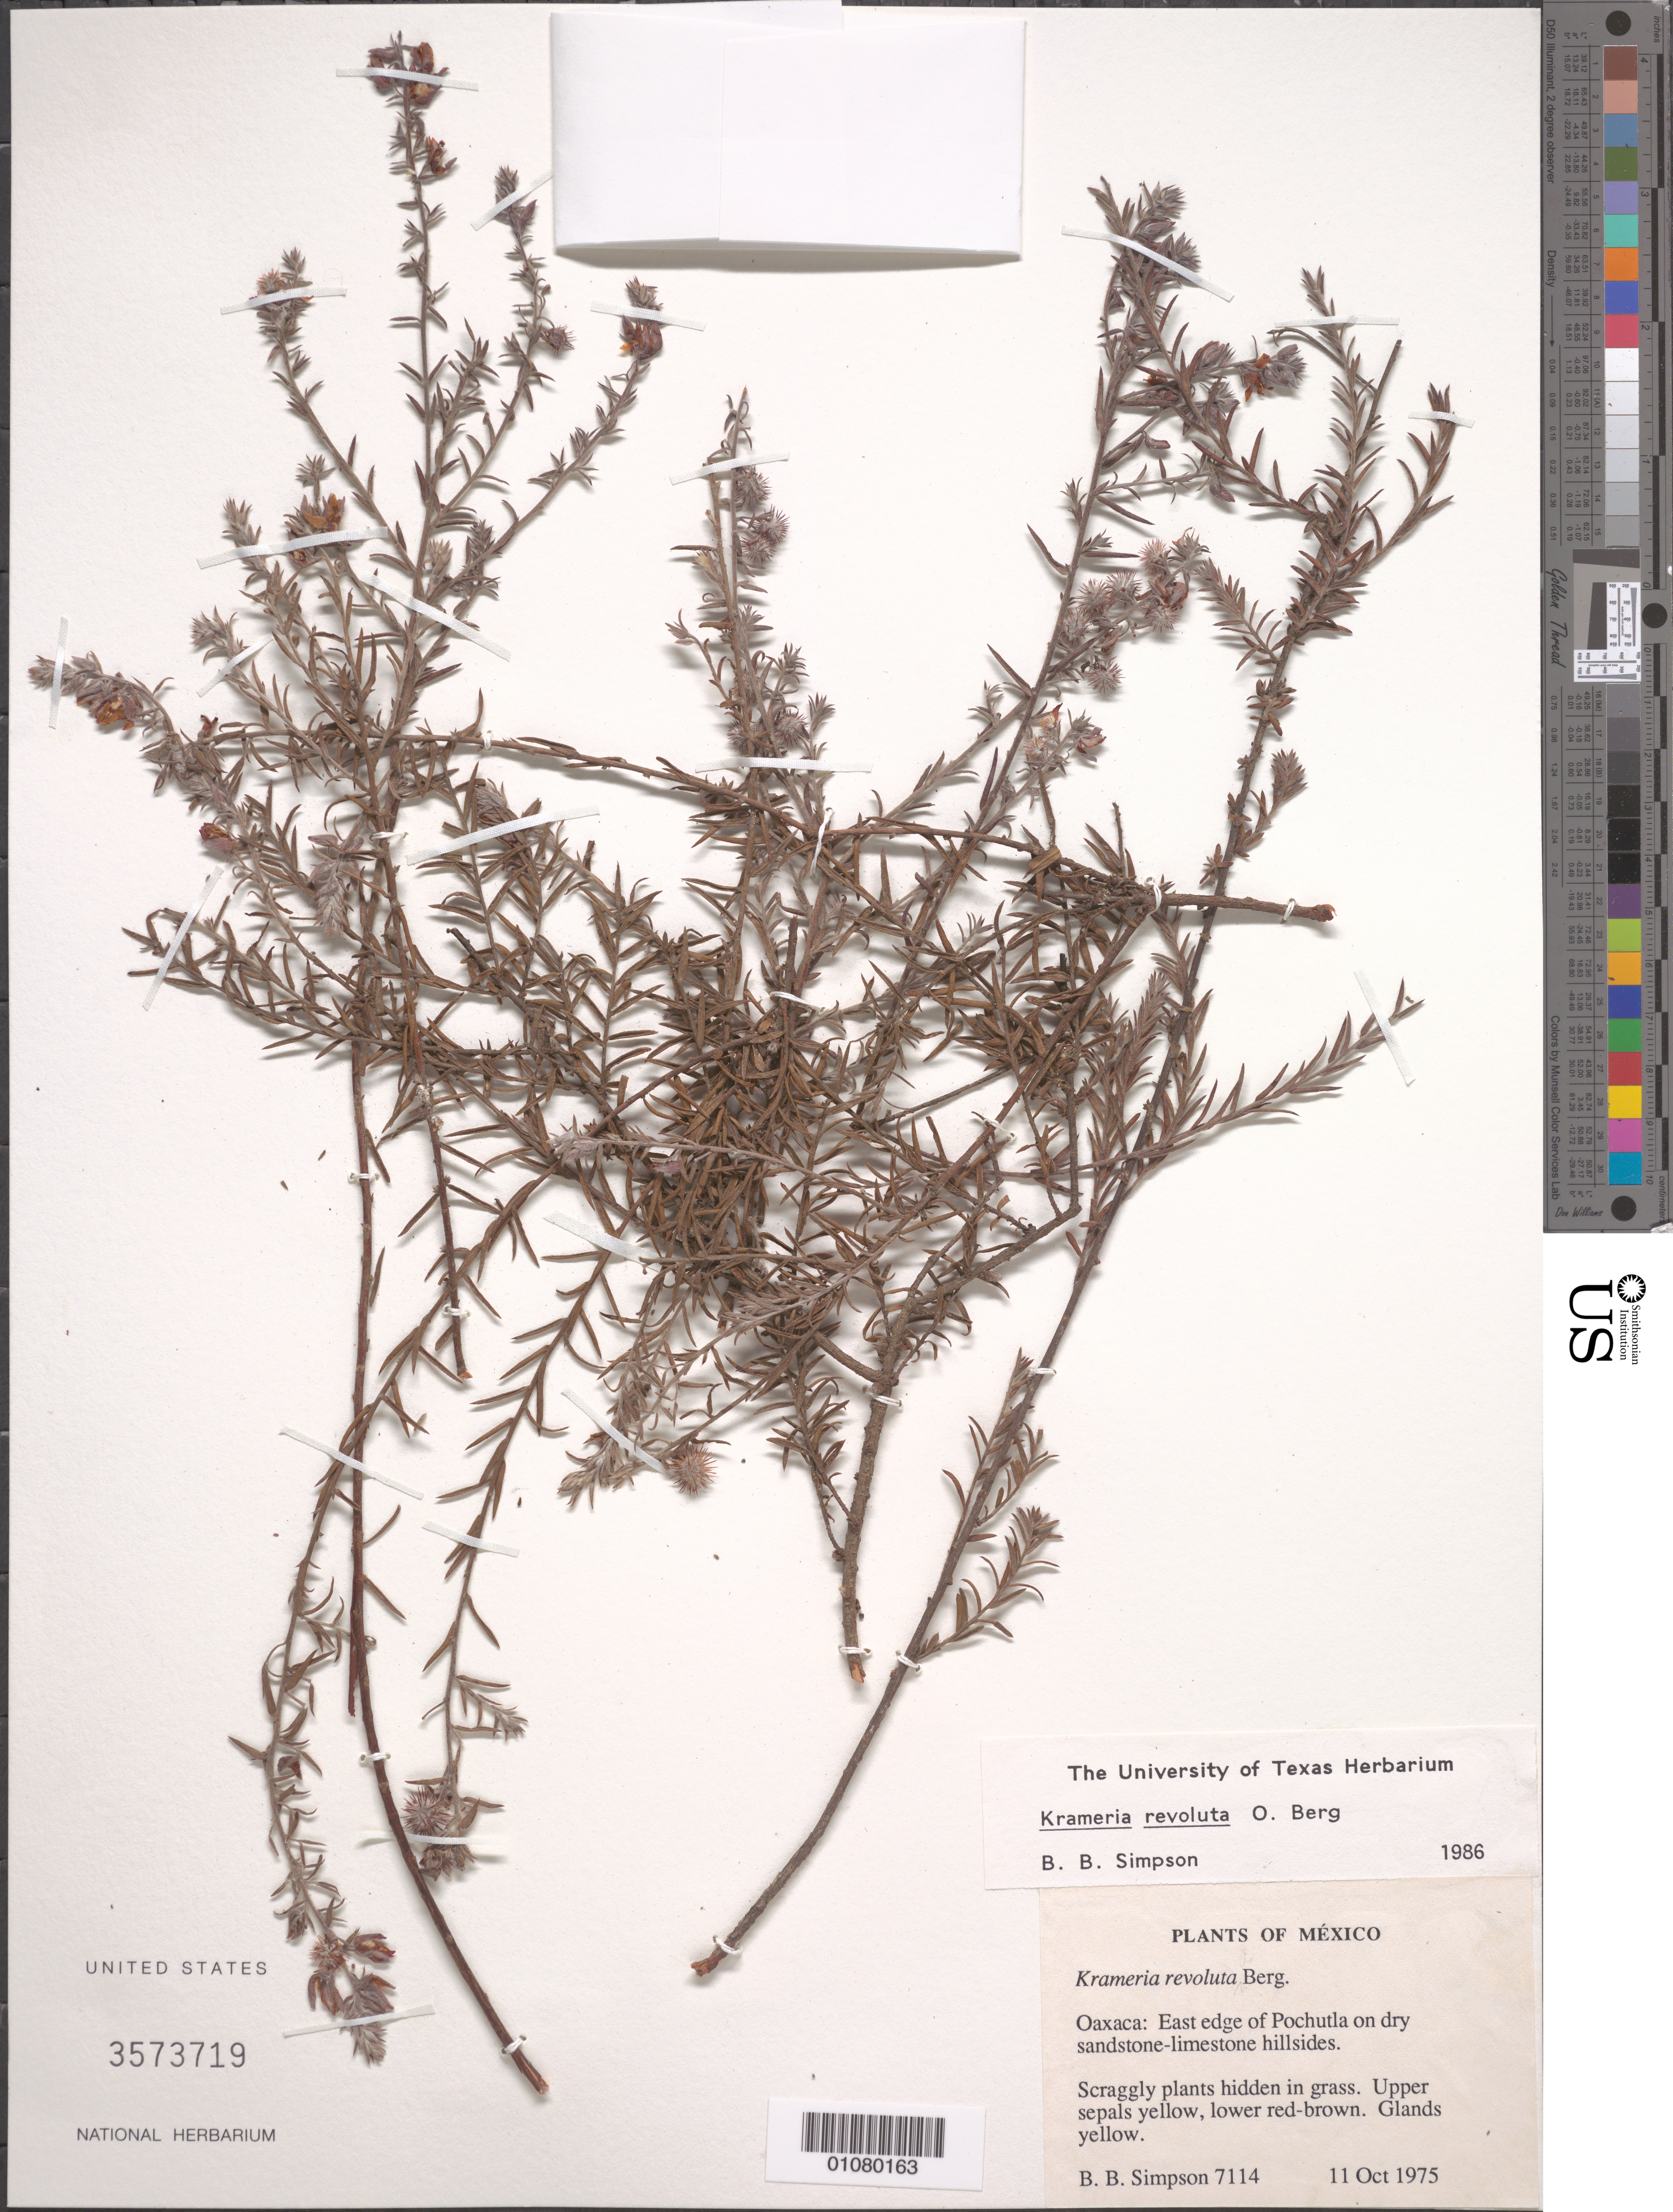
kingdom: Plantae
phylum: Tracheophyta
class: Magnoliopsida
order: Zygophyllales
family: Krameriaceae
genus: Krameria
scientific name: Krameria revoluta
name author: O. Berg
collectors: B. B. Simpson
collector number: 7114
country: Mexico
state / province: Oaxaca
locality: E edge of Pochutla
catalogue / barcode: US 3573719